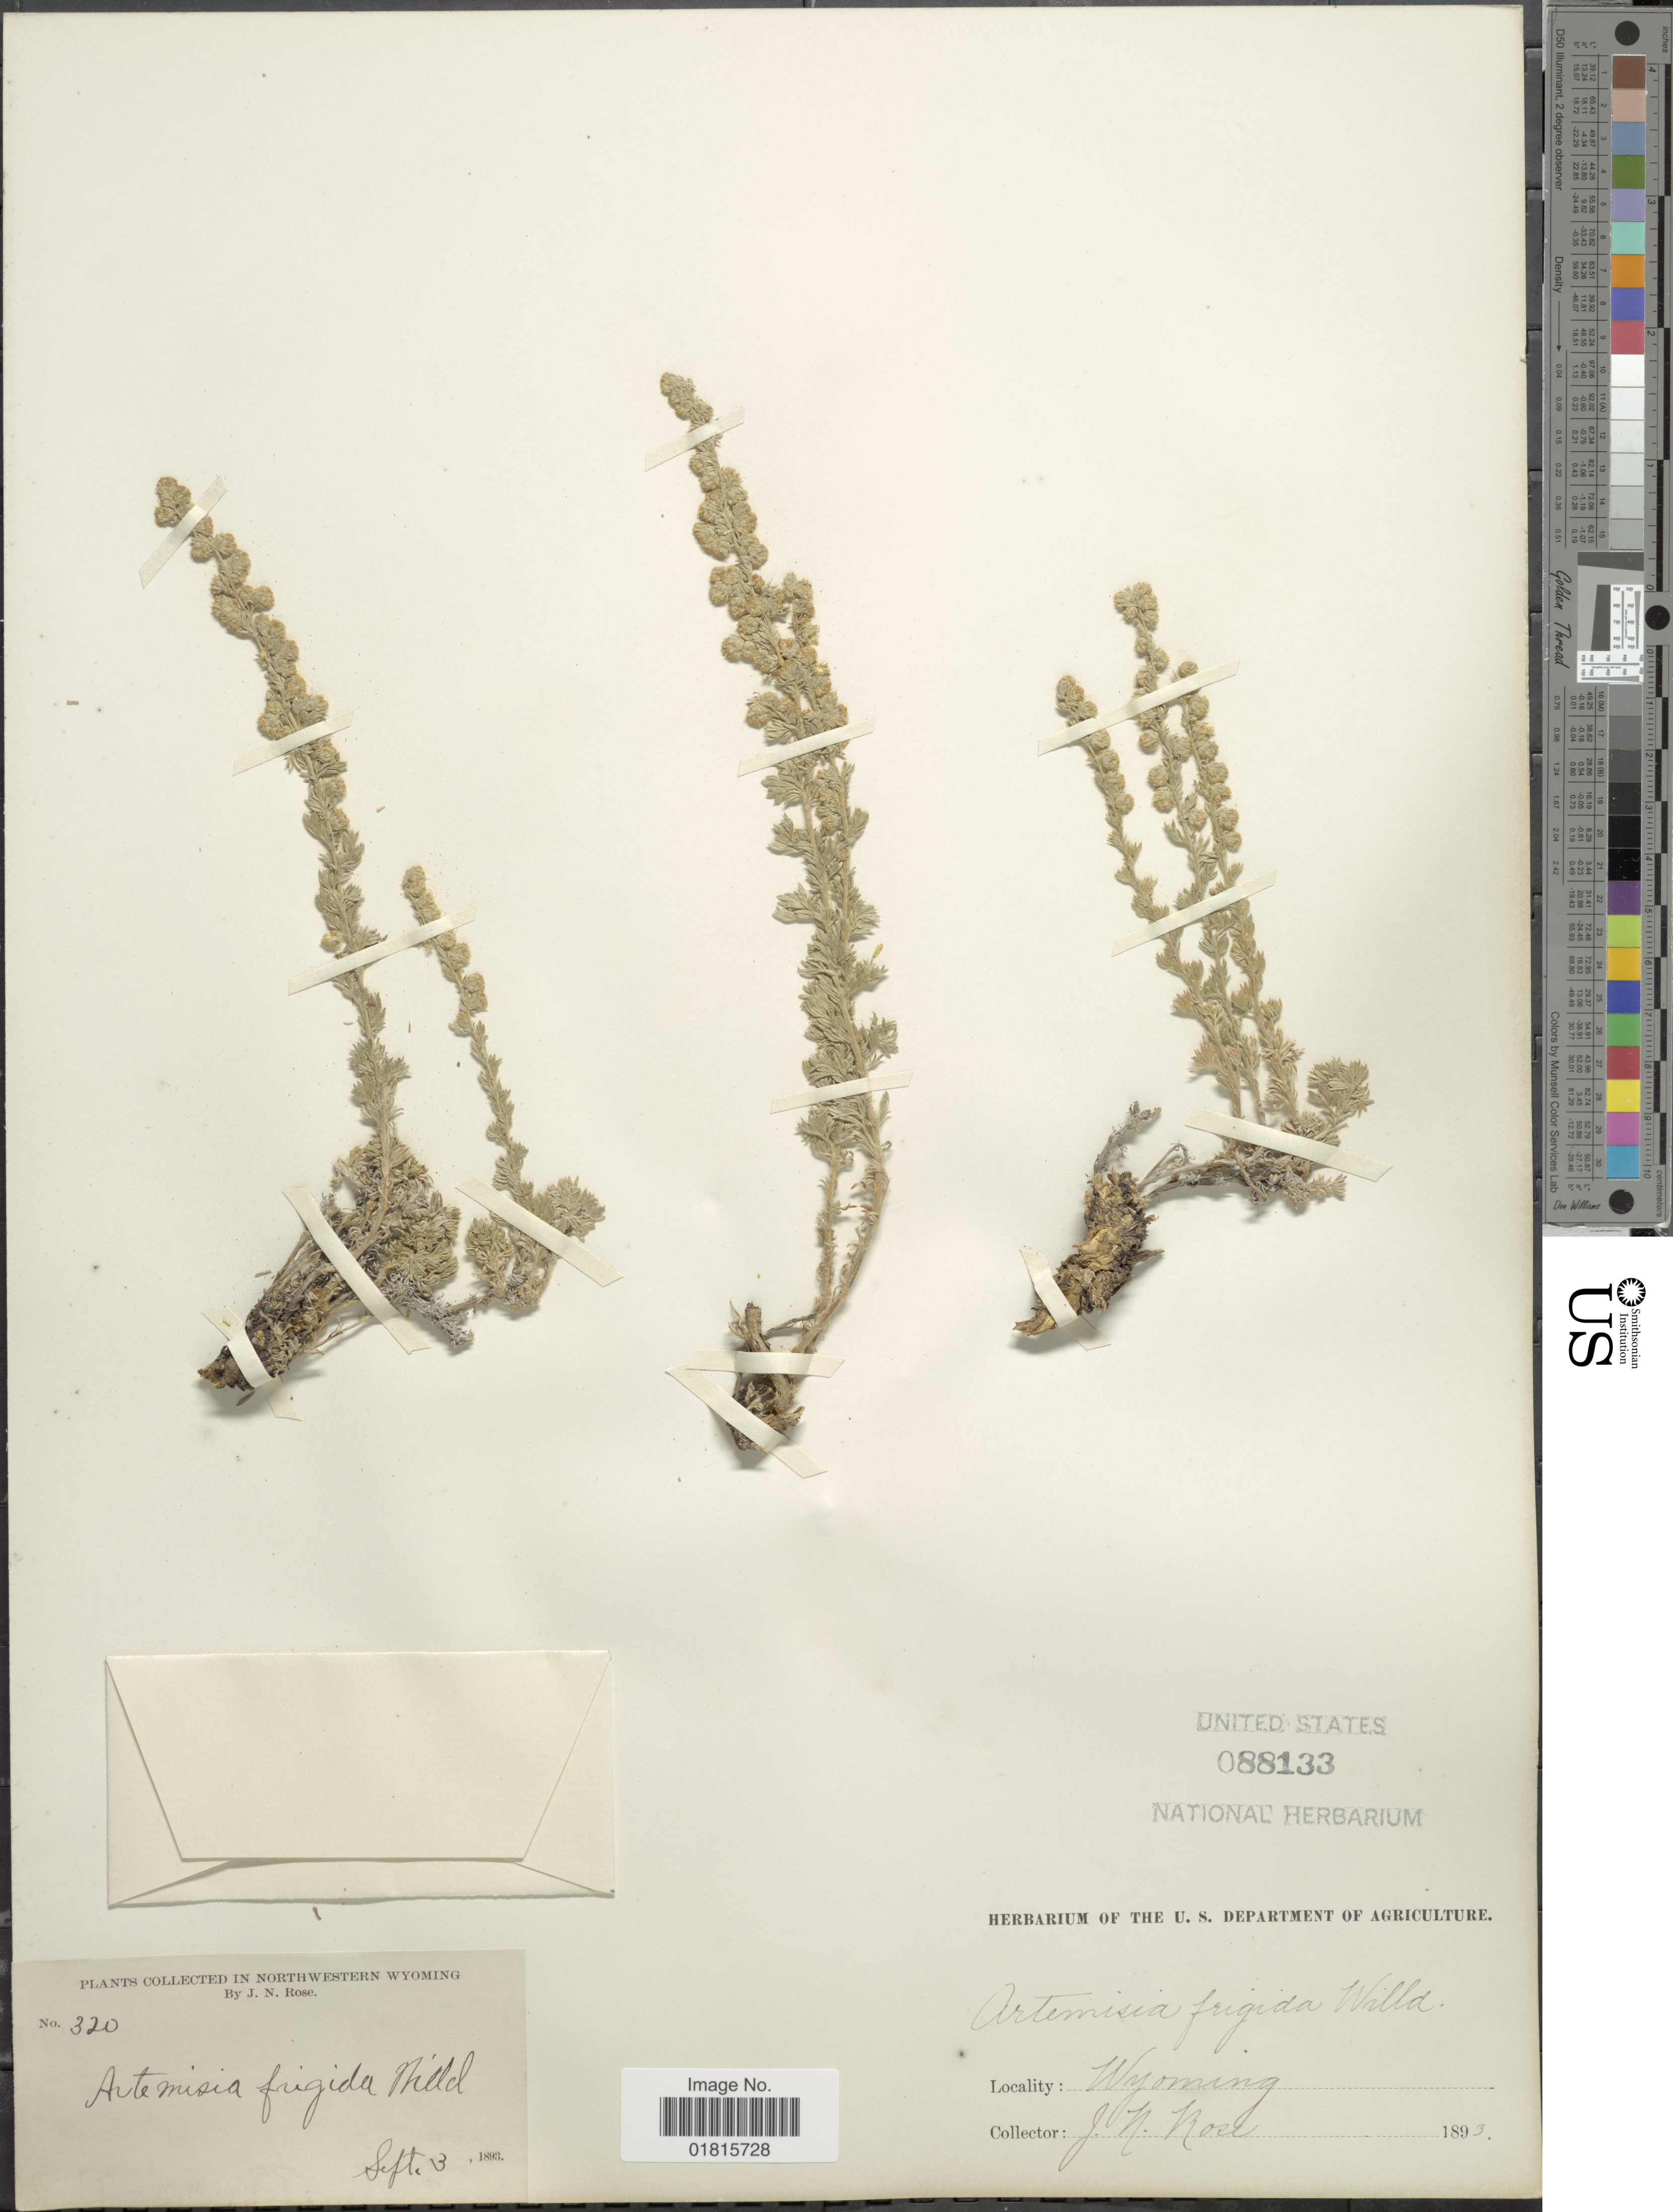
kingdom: Plantae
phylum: Tracheophyta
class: Magnoliopsida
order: Asterales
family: Asteraceae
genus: Artemisia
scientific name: Artemisia frigida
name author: Willd.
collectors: J. N. Rose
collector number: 320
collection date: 1893-09-03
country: United States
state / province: Wyoming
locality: Northwestern Wyoming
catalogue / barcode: US 88133